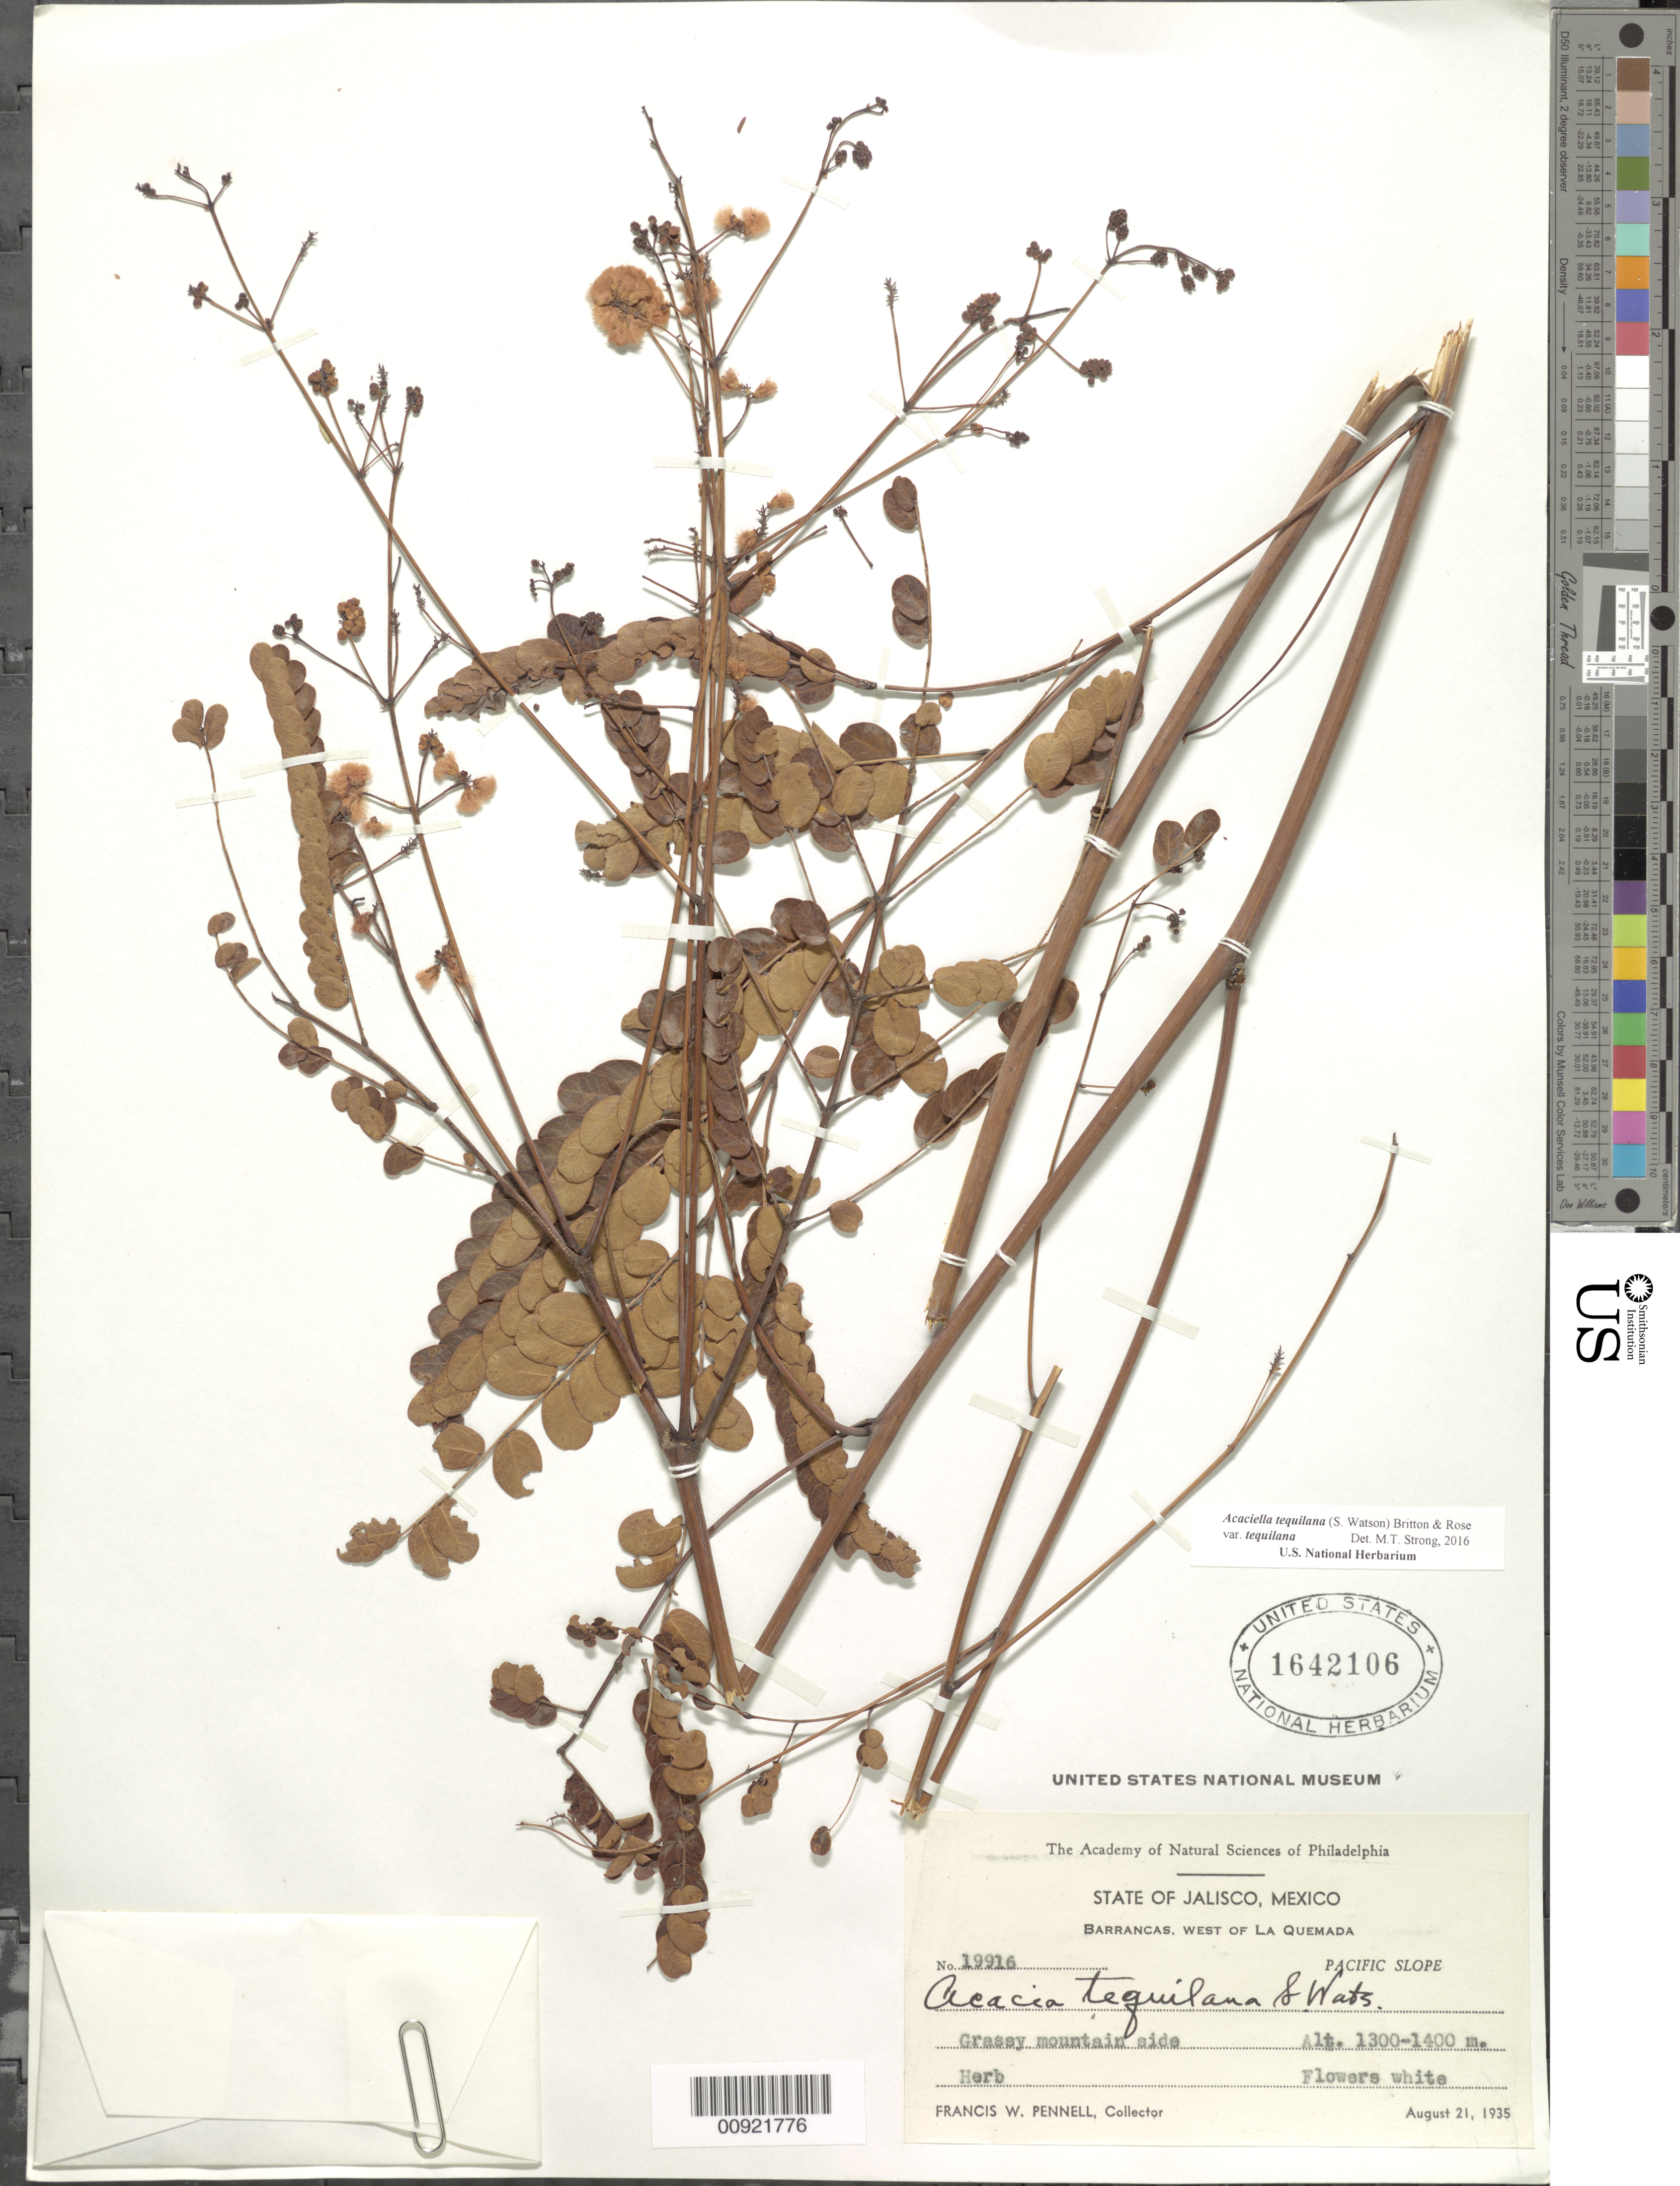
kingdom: Plantae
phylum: Tracheophyta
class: Magnoliopsida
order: Fabales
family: Fabaceae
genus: Acaciella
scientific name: Acaciella tequilana var. tequilana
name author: (S. Watson) Britton & Rose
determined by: Strong, M. T., (US), Smithsonian Institution - National Museum of Natural History (UNITED STATES)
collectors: F. W. Pennell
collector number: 19916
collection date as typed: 21 Aug 1935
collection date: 1935-08-21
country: Mexico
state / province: Jalisco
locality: Barrancas. West of La Quemada, Pacific Slope. State of Jalisco.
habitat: Grassy mountain side.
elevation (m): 1400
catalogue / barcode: US 1642106